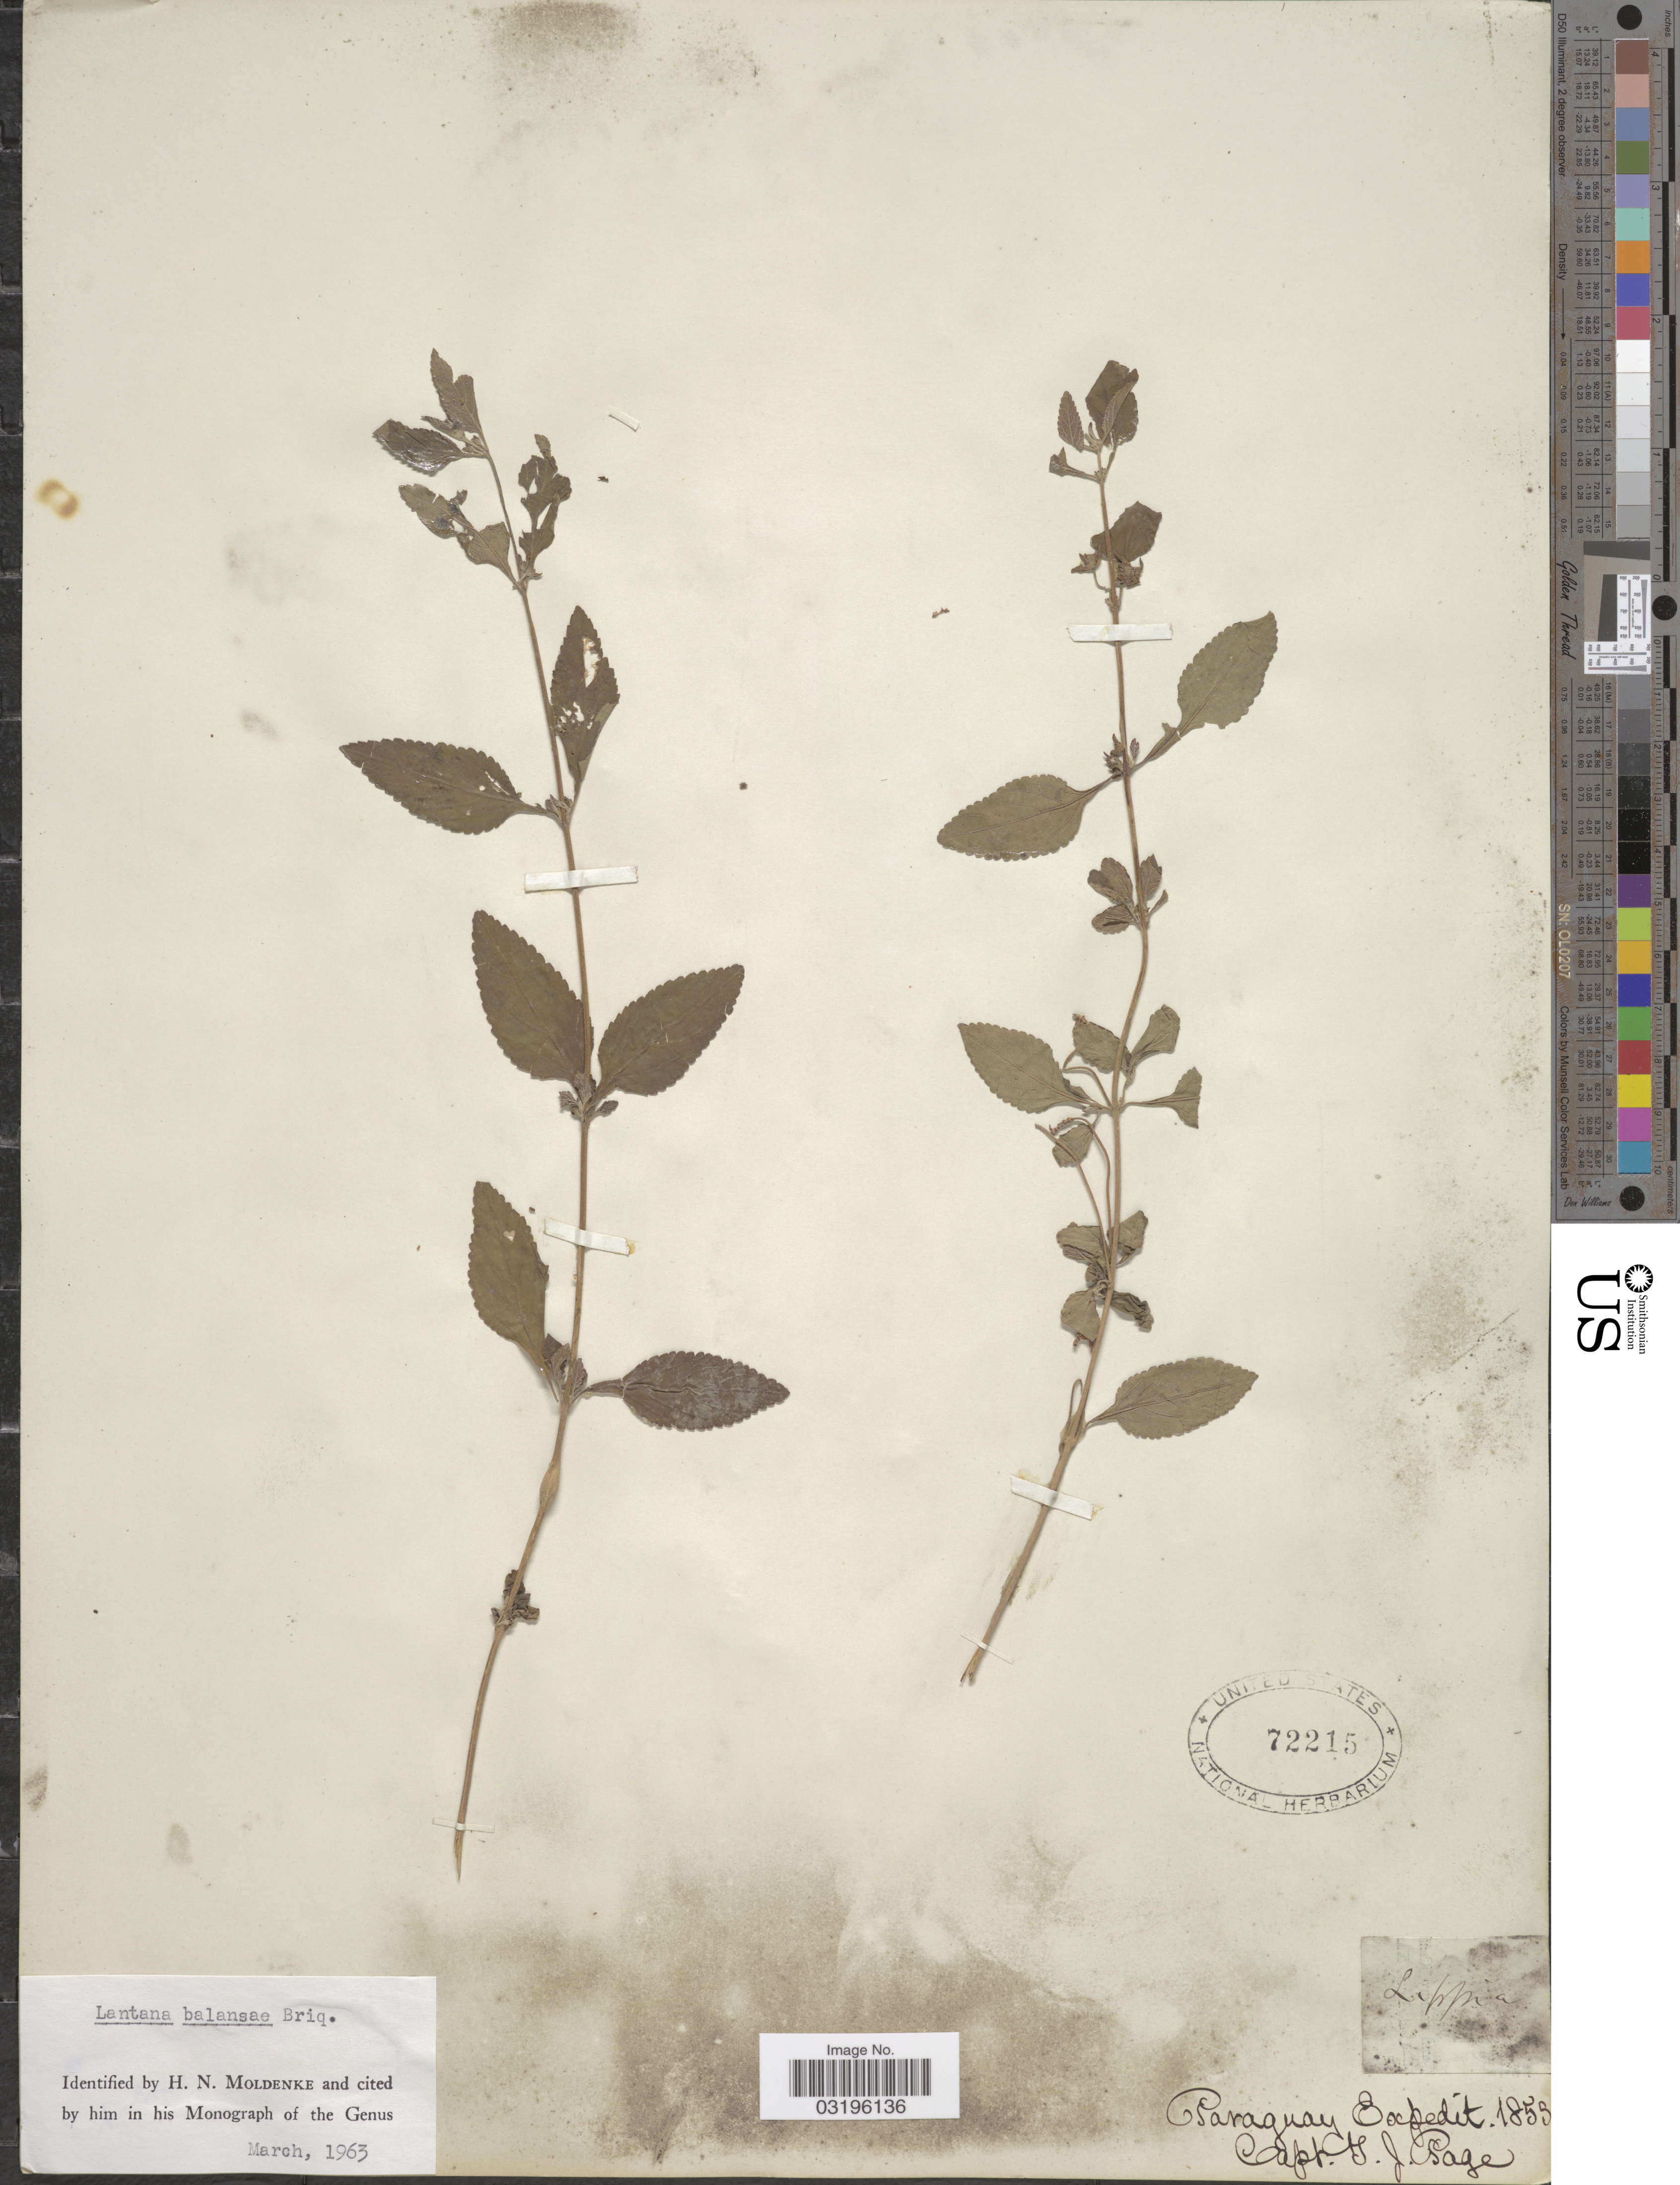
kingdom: Plantae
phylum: Tracheophyta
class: Magnoliopsida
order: Lamiales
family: Verbenaceae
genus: Lantana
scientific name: Lantana balansae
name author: Briq.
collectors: T. J. Page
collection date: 1853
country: Paraguay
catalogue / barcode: US 72215